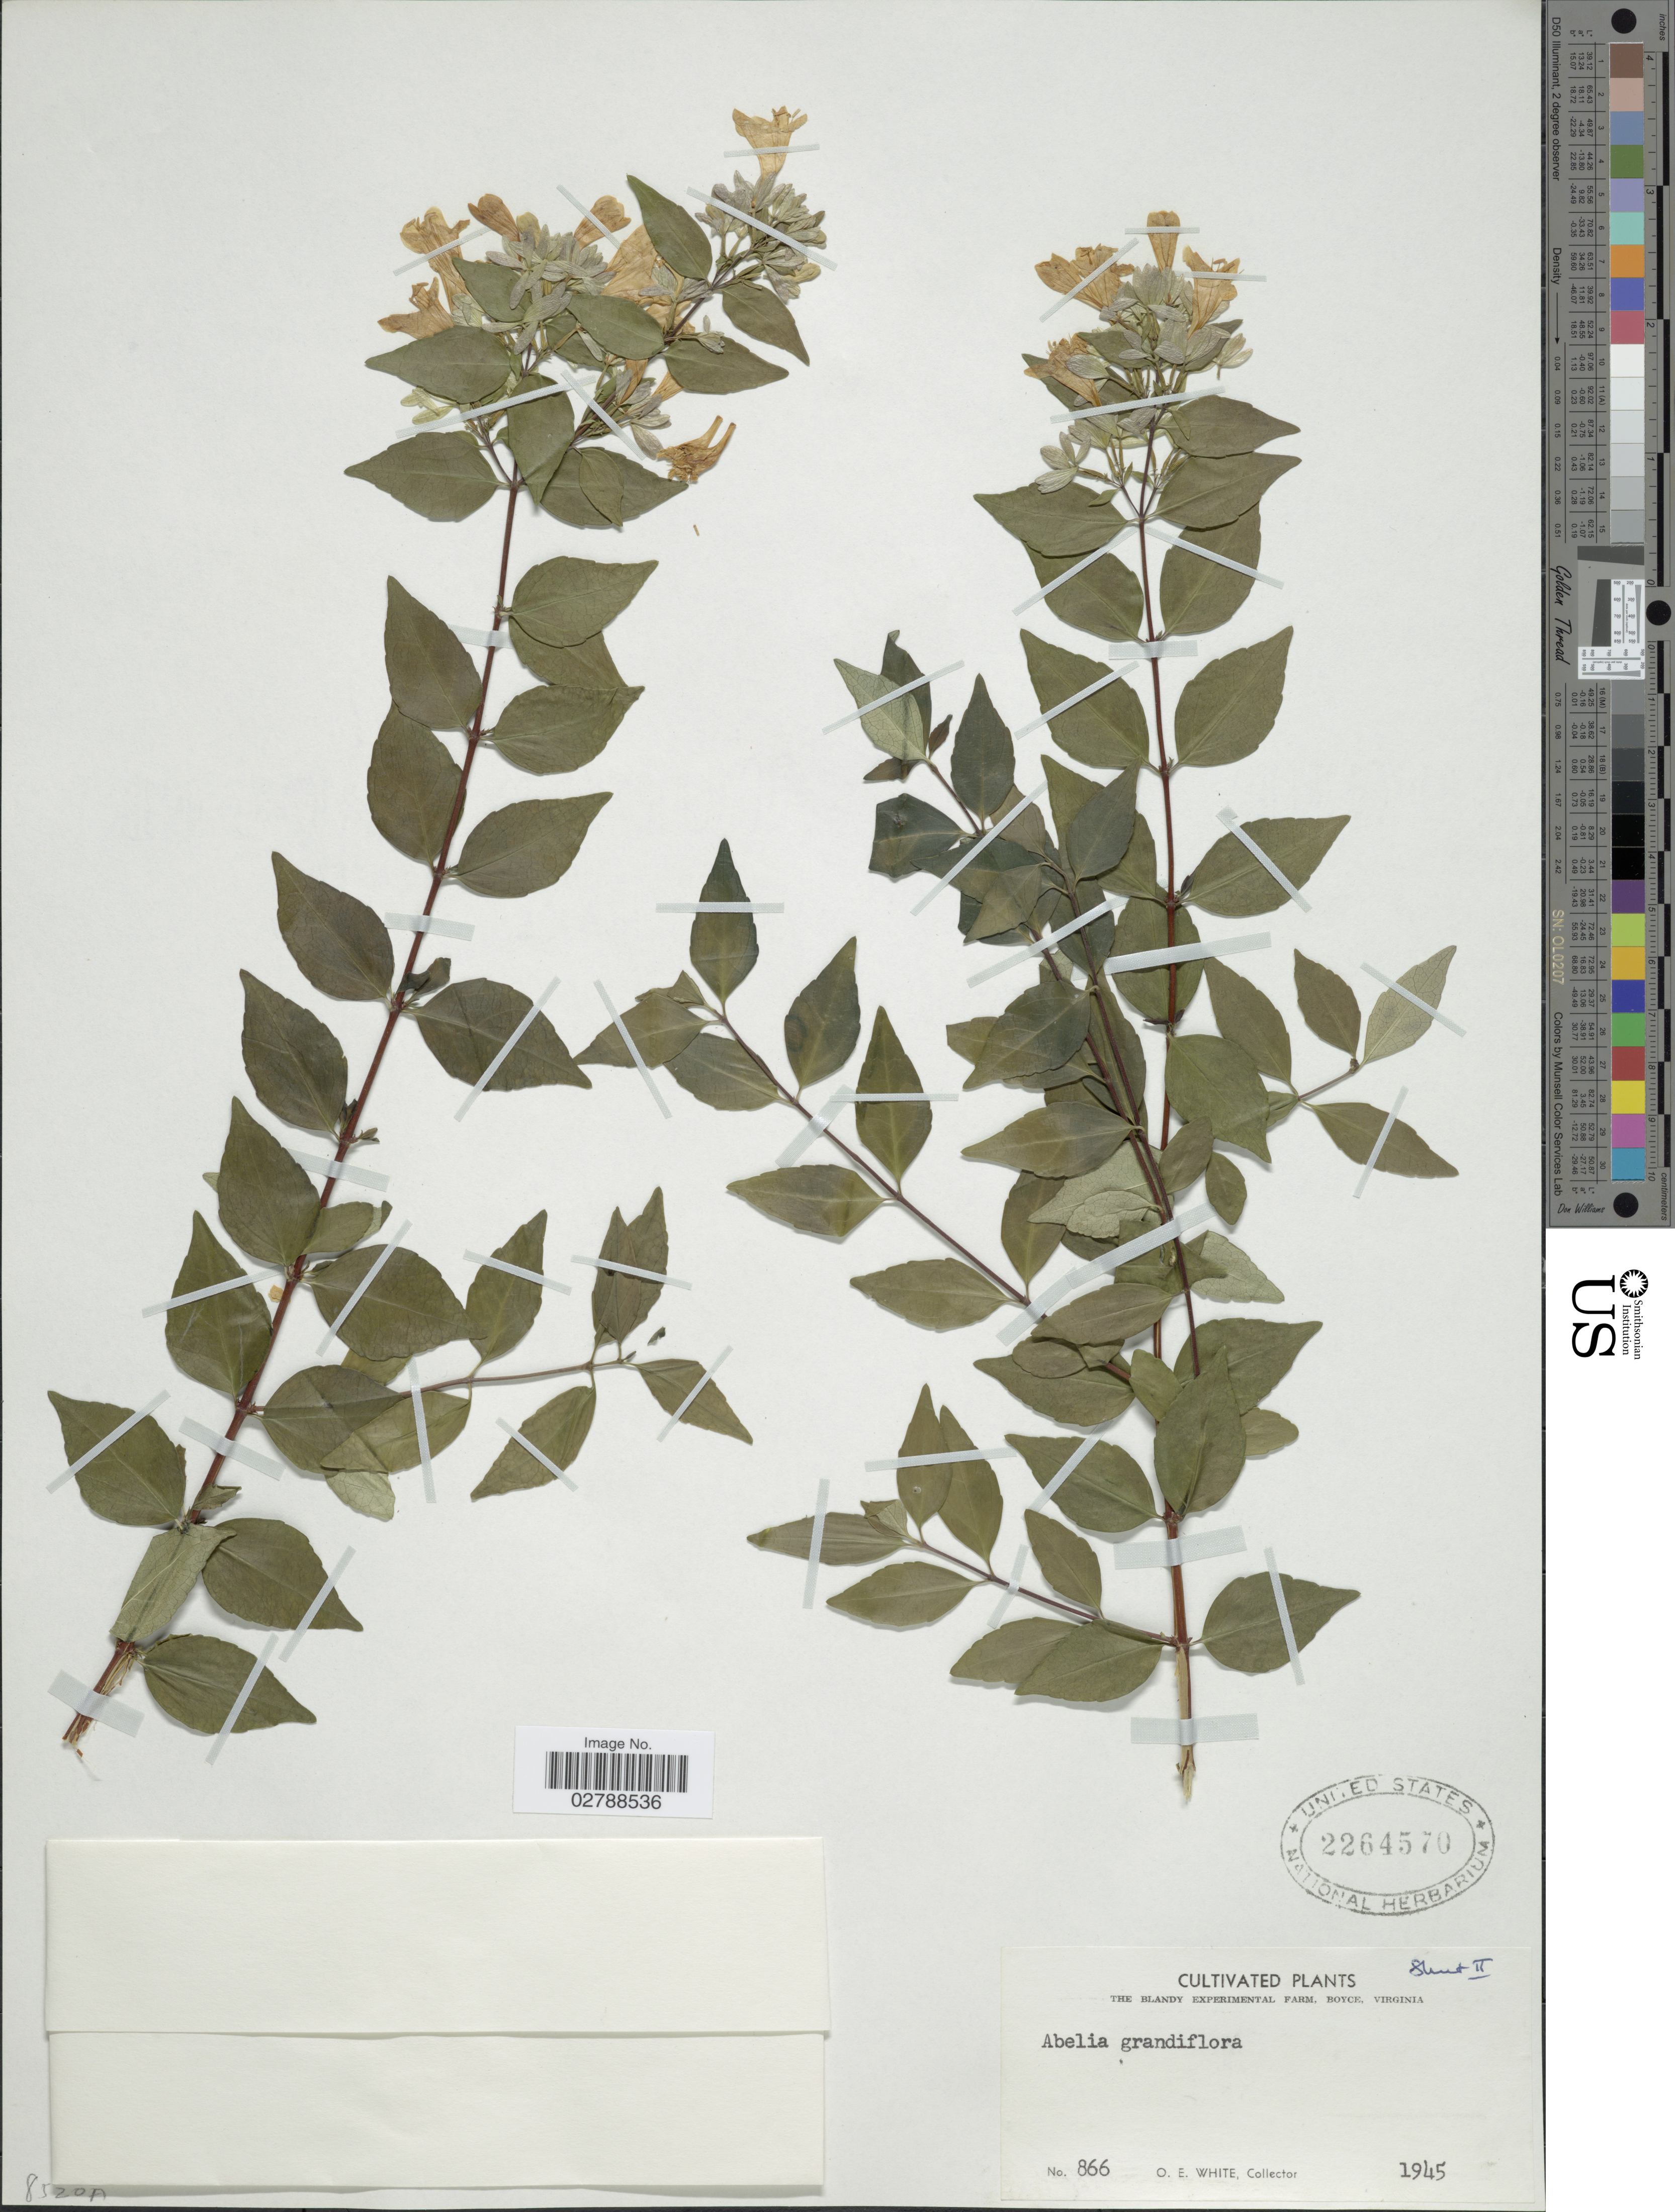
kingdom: Plantae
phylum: Tracheophyta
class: Magnoliopsida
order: Dipsacales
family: Caprifoliaceae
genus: Abelia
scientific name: Abelia grandiflora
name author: (André) Rehder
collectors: O. E. White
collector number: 866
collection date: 1945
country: United States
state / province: Virginia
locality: The Blandy Experimental Farm, Boyce.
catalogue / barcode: US 2264570